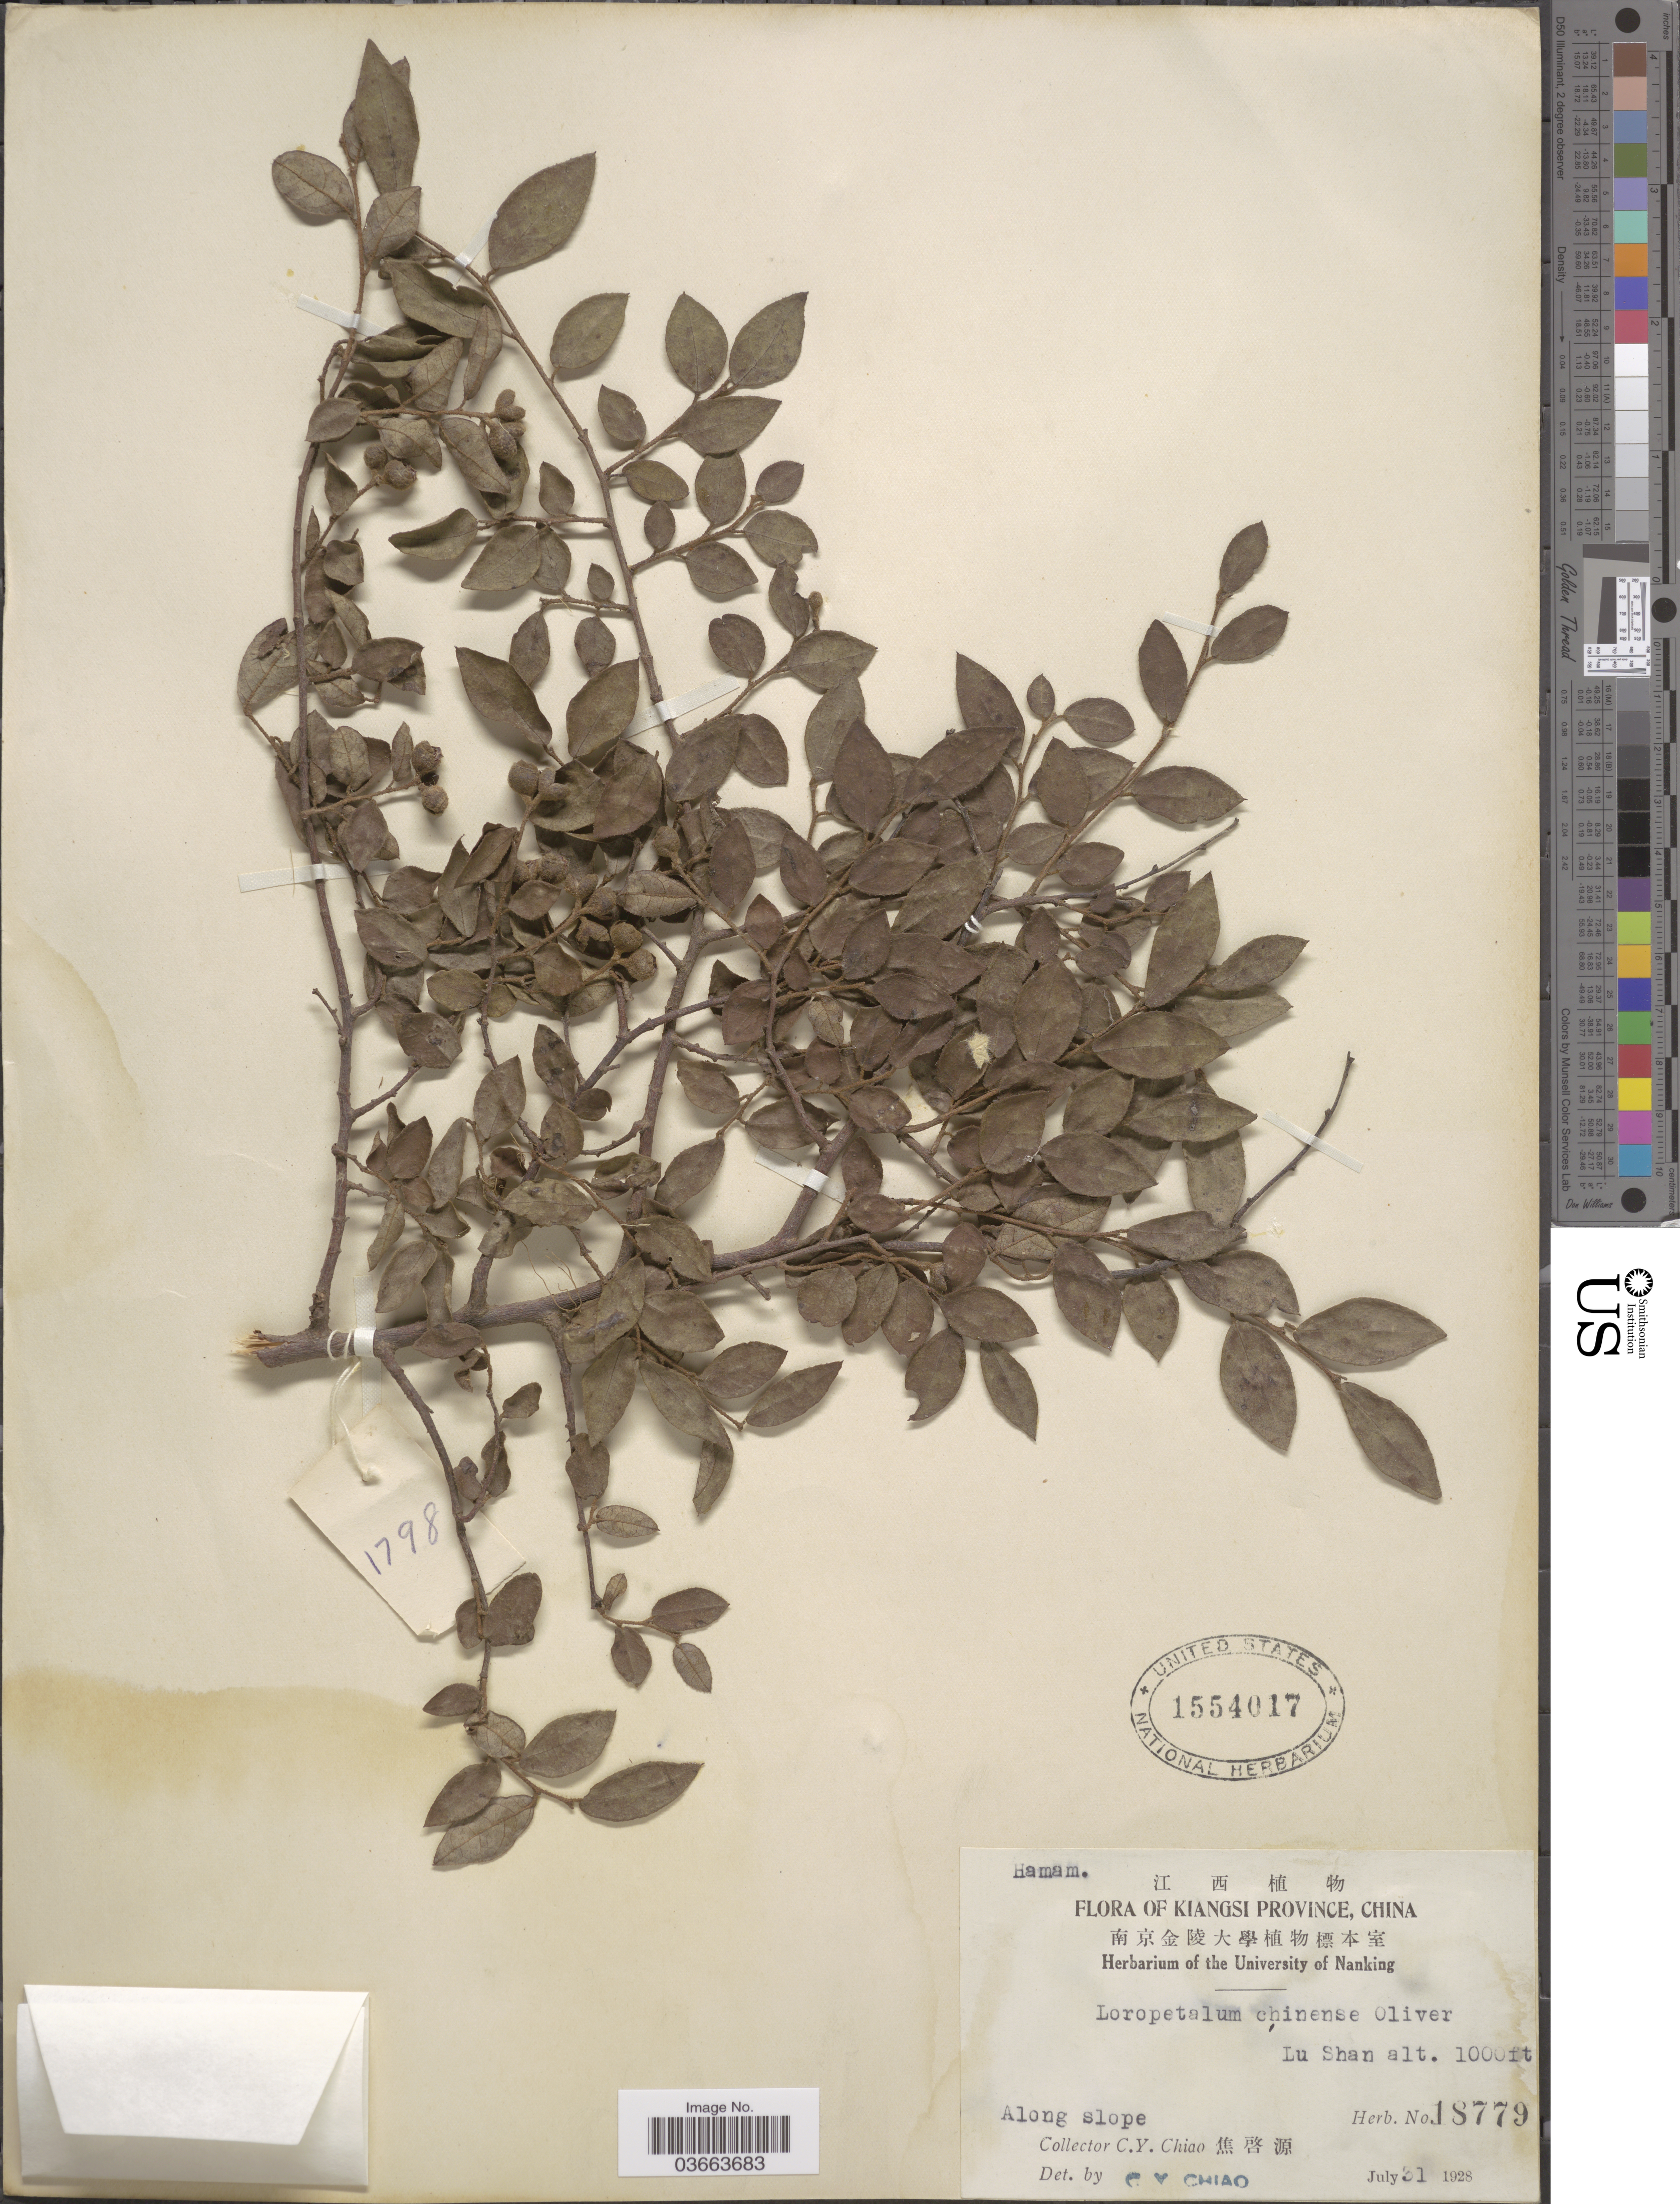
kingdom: Plantae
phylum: Tracheophyta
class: Magnoliopsida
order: Saxifragales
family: Hamamelidaceae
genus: Loropetalum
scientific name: Loropetalum chinense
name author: (R. Br.) Oliv.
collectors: C. Y. Chiao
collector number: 18779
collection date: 1928-07-31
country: China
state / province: Jiangxi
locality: Kiangsi Province. Lu Shan.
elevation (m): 305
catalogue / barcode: US 1554017